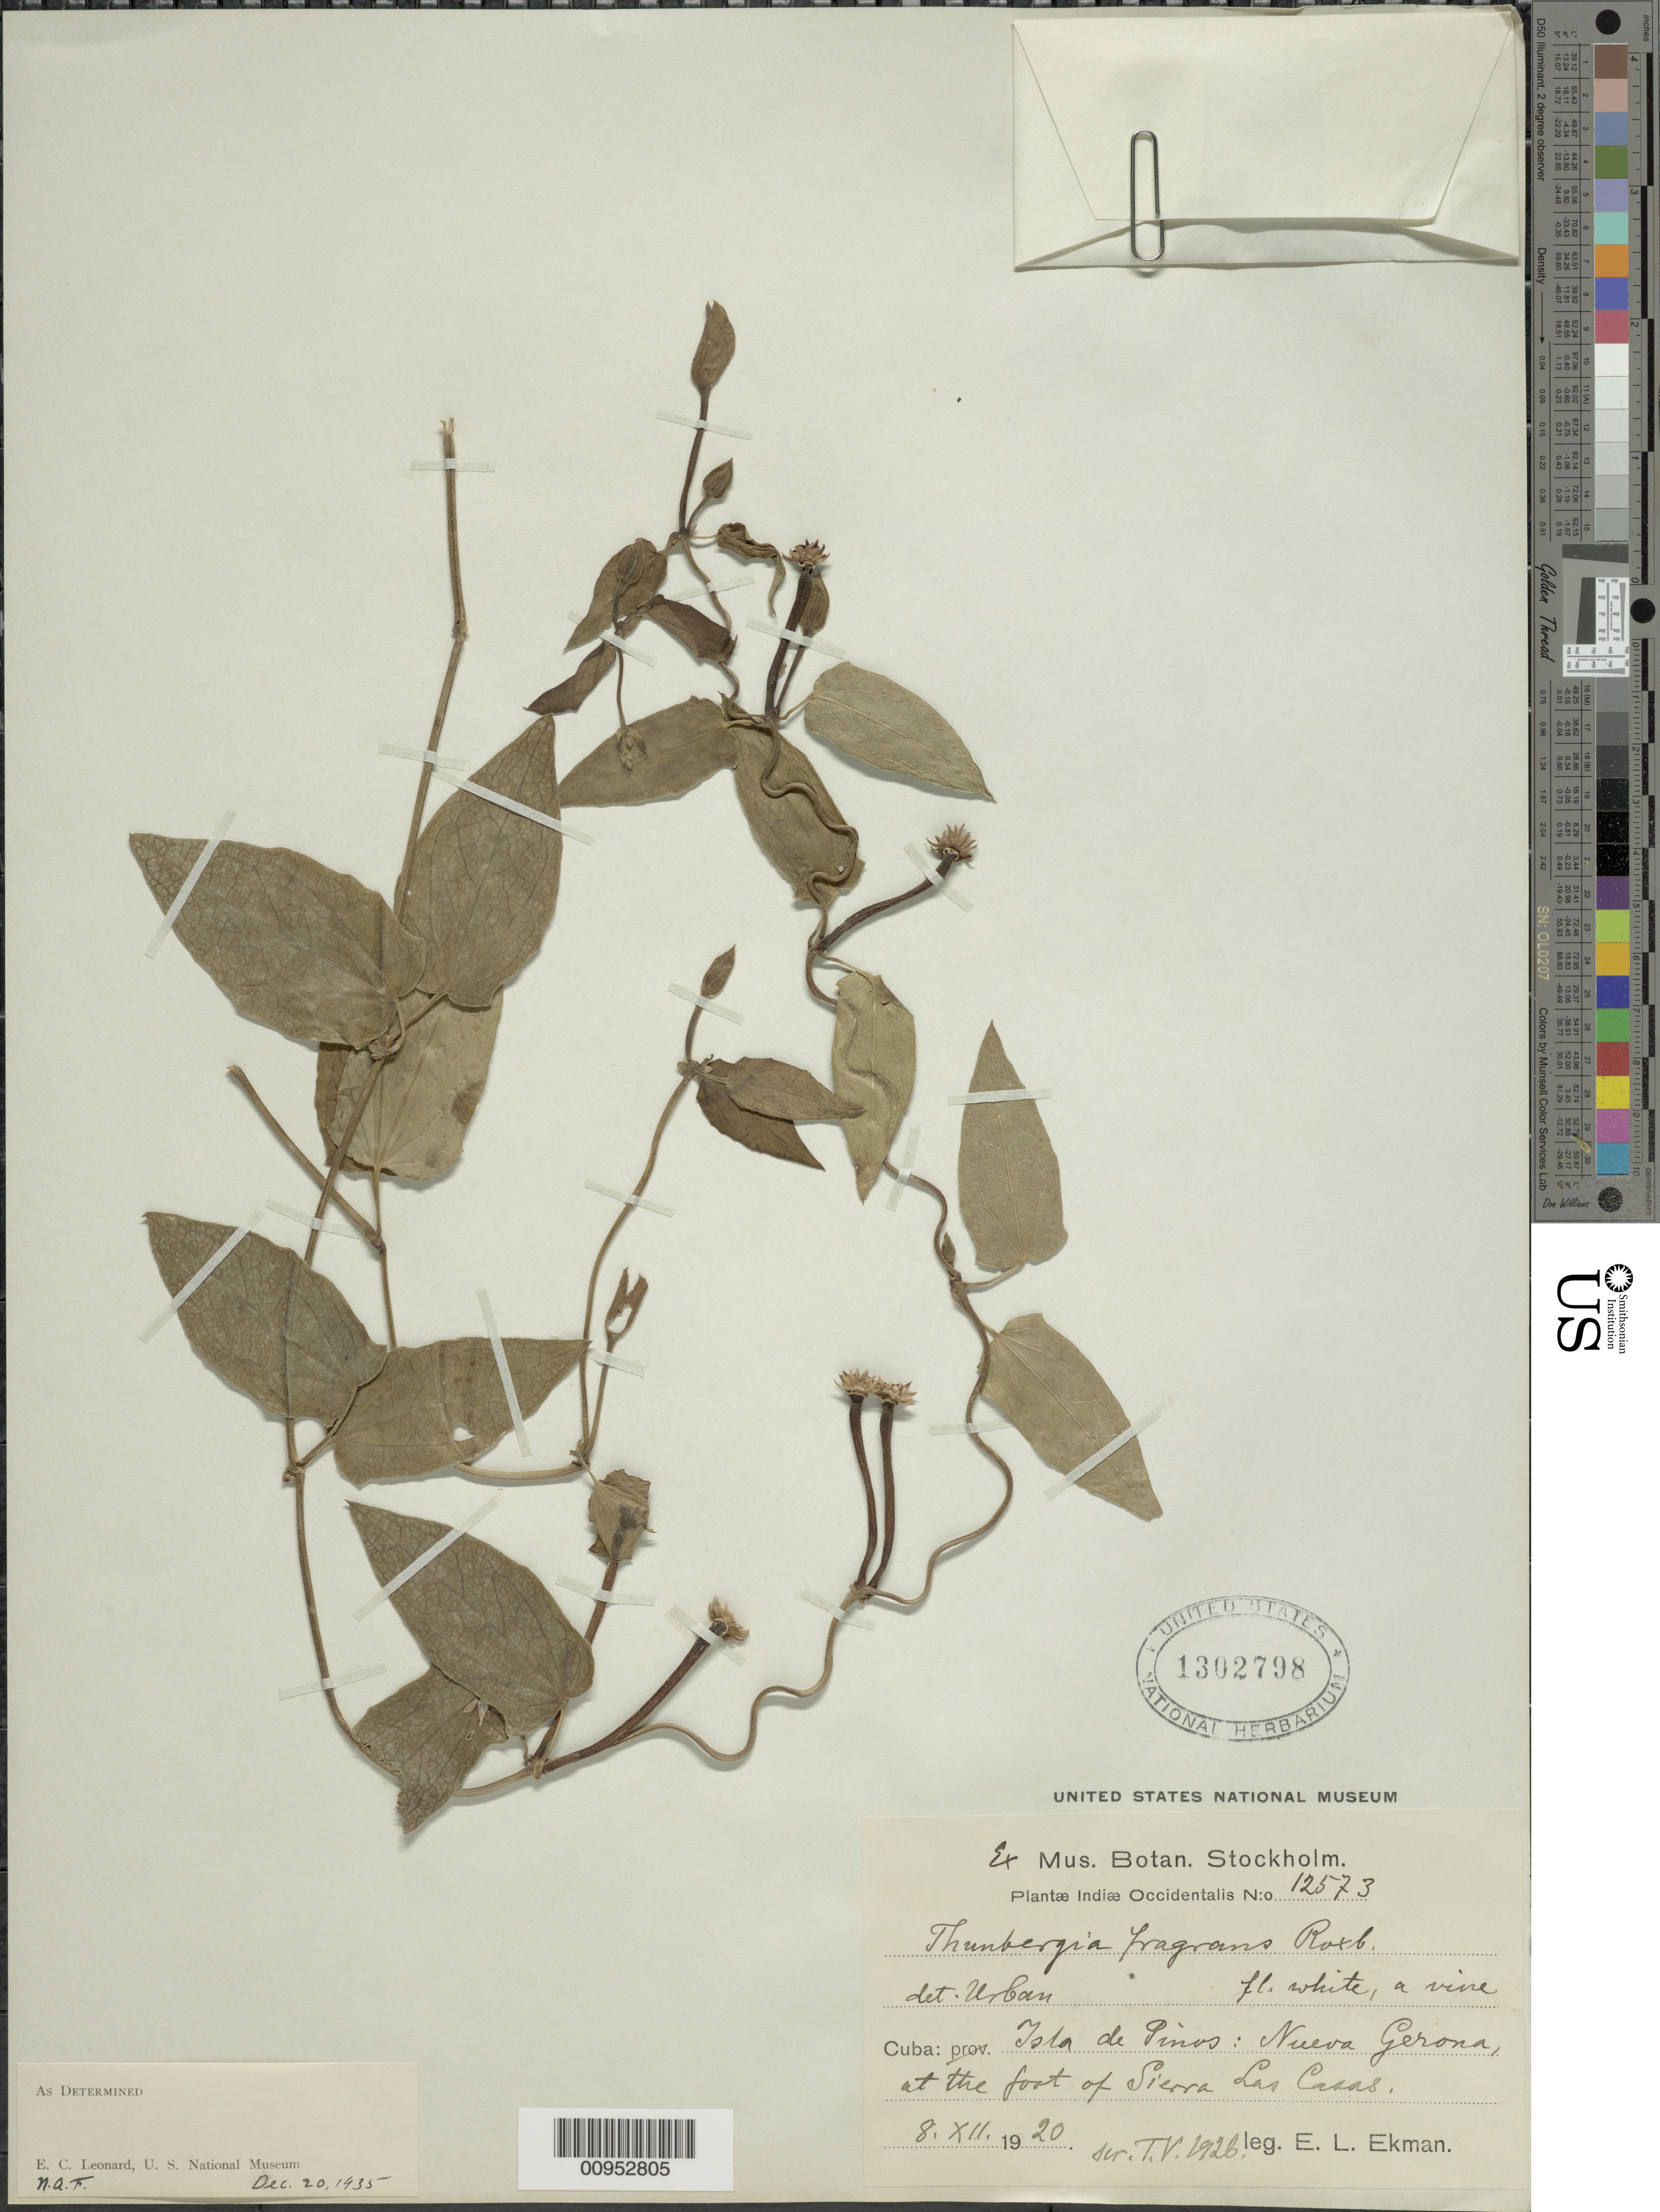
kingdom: Plantae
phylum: Tracheophyta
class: Magnoliopsida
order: Lamiales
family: Acanthaceae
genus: Thunbergia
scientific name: Thunbergia fragrans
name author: Roxb.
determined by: Leonard, Emery C., (US)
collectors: E. L. Ekman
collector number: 12573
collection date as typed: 08 Dec 1920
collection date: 1920-12-08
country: Cuba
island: Isla de la Juventud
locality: Nueva Gerona, at the foot of Sierra Las Casas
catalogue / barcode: US 1302798